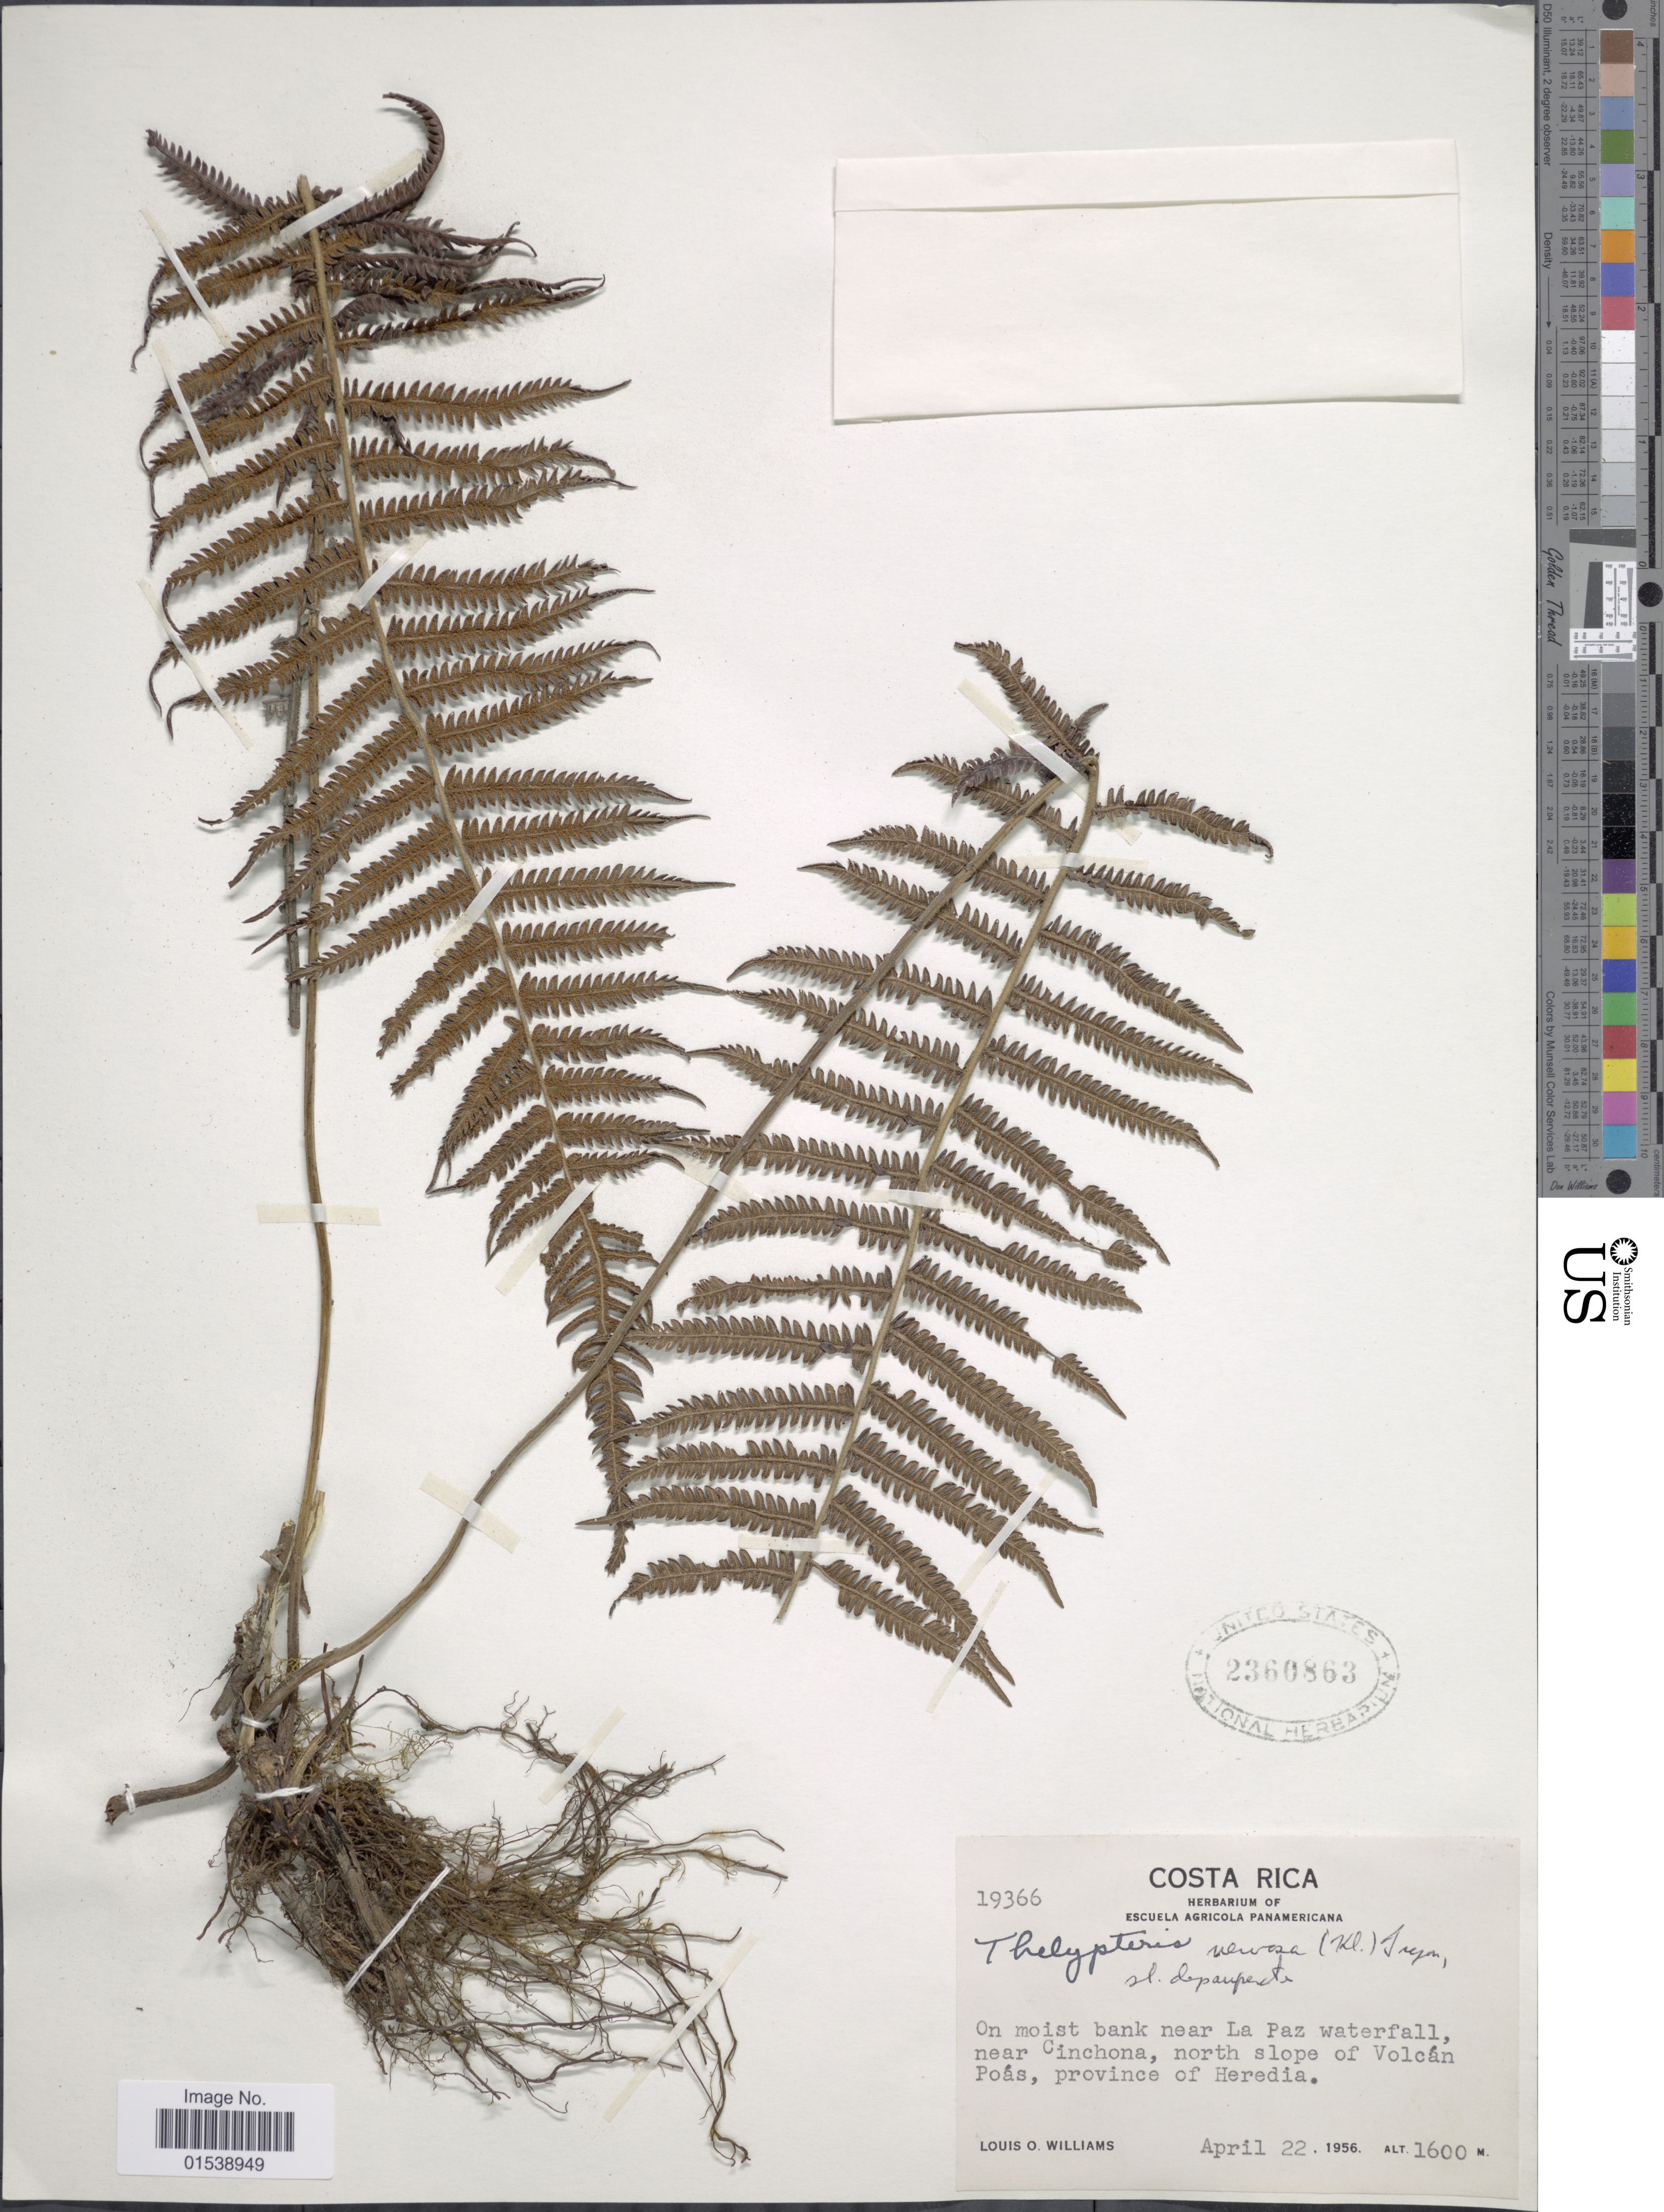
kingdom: Plantae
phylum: Tracheophyta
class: Polypodiopsida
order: Polypodiales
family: Thelypteridaceae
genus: Amauropelta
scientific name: Amauropelta rudis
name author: (Kunze) Pic. Serm.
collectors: L. O. Williams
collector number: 19366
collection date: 1956-04-22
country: Costa Rica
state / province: Heredia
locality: On moist bank near La Paz waterfall, near Cinchona, north slope of Volcan Poas, province of Heredia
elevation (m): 1600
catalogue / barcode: US 2360863